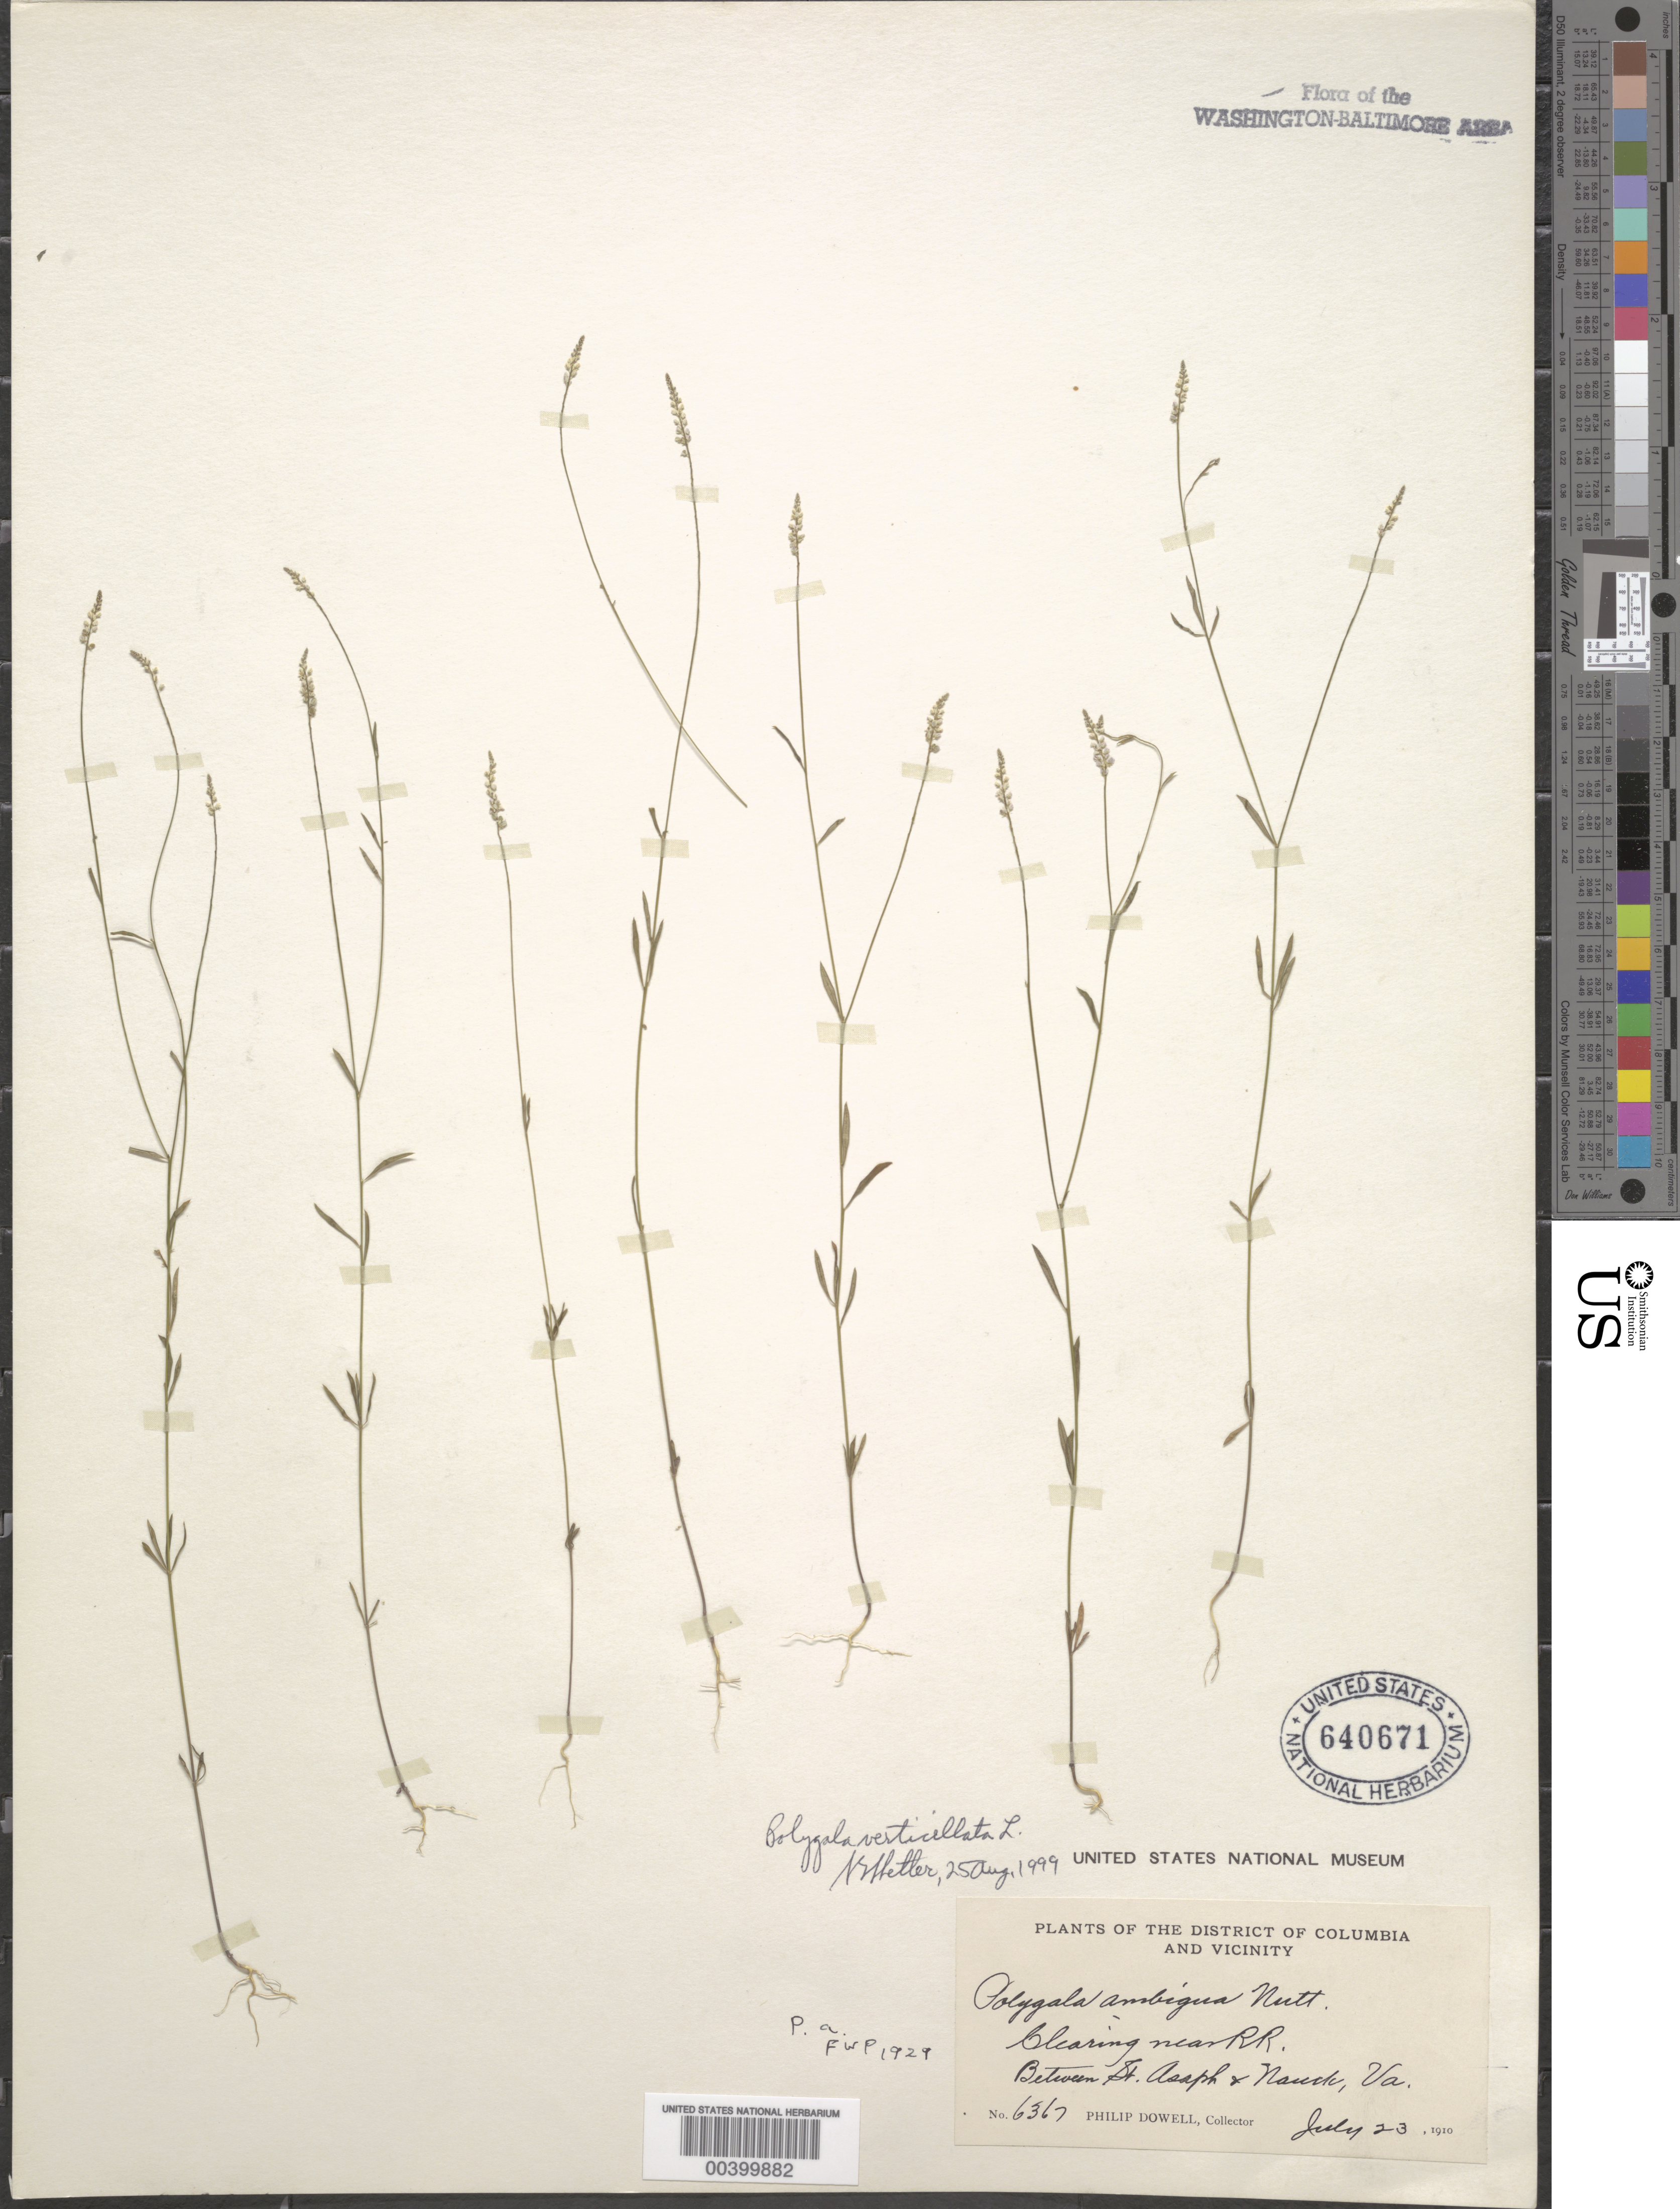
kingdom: Plantae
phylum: Tracheophyta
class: Magnoliopsida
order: Fabales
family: Polygalaceae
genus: Polygala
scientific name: Polygala verticillata var. ambigua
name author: (Nutt.) Alph. Wood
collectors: P. Dowell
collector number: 6367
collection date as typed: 23 Jul 1910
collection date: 1910-07-23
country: United States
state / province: Virginia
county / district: Arlington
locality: Between St. Asaph and Nauck, railroad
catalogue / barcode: US 640671